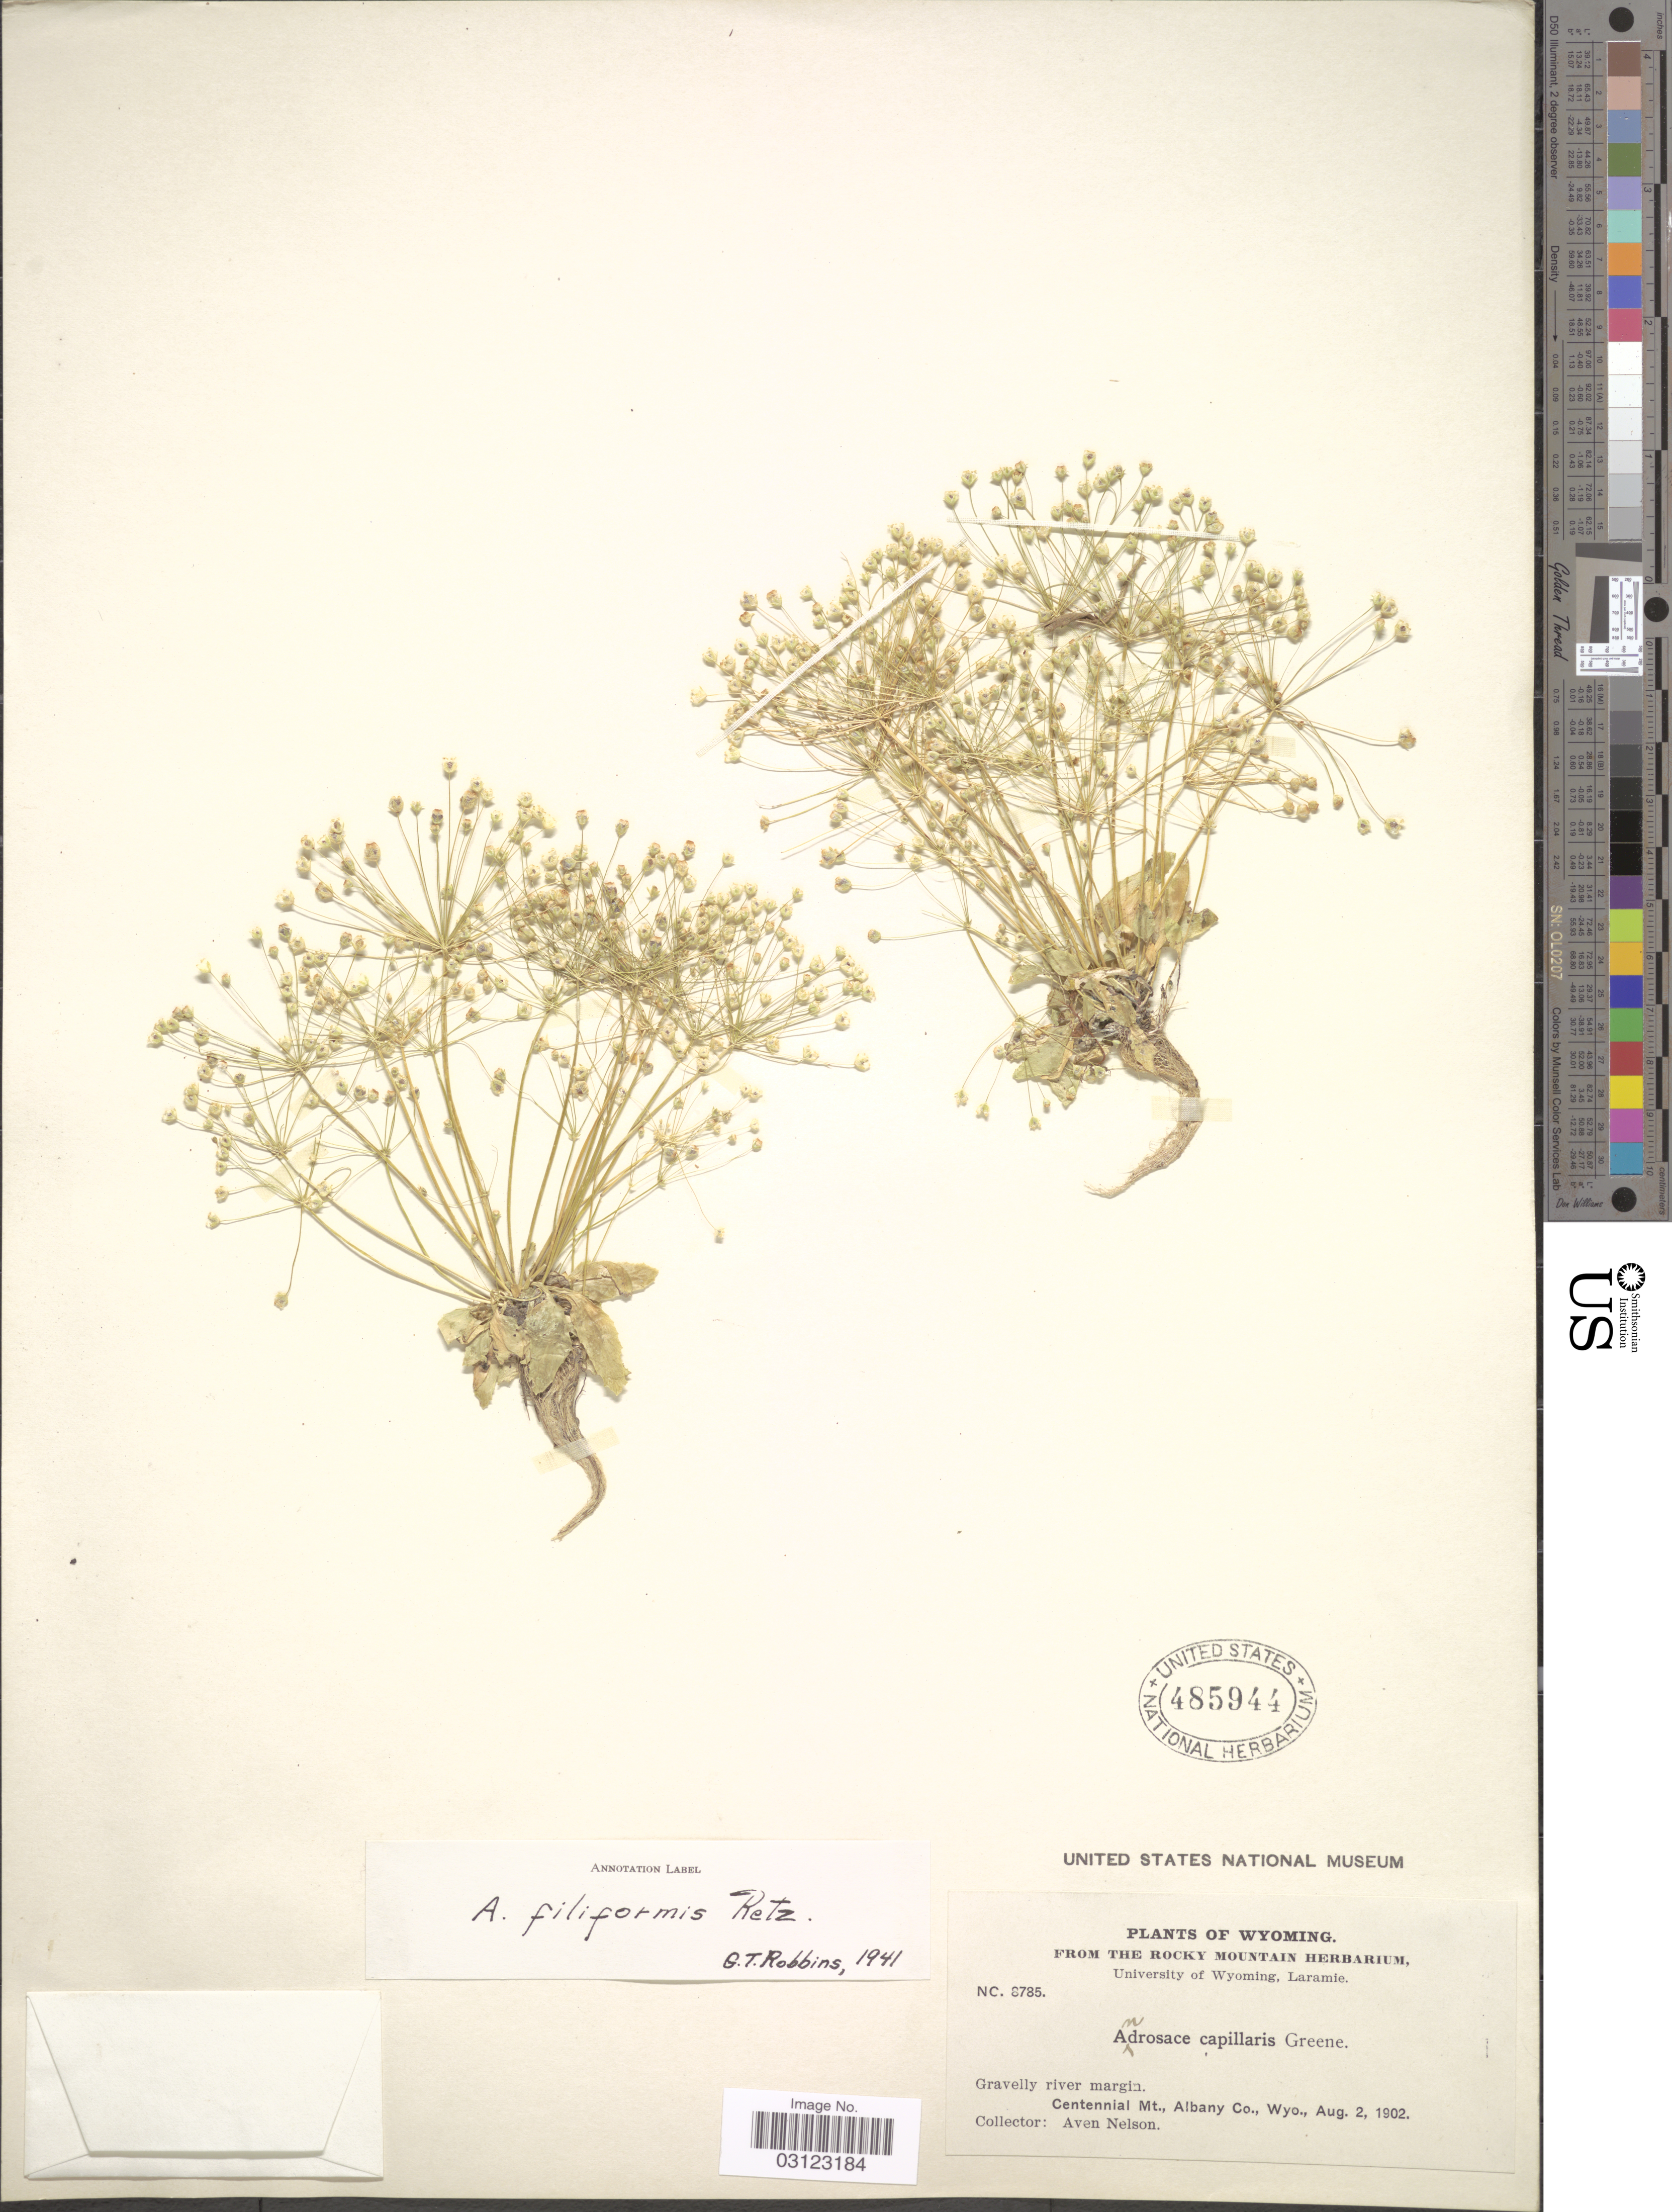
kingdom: Plantae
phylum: Tracheophyta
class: Magnoliopsida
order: Ericales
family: Primulaceae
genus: Androsace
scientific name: Androsace filiformis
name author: Retz.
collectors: A. Nelson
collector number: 8785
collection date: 1902-08-02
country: United States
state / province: Wyoming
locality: Centennial Mt., Albany Co., Wyo.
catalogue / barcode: US 485944